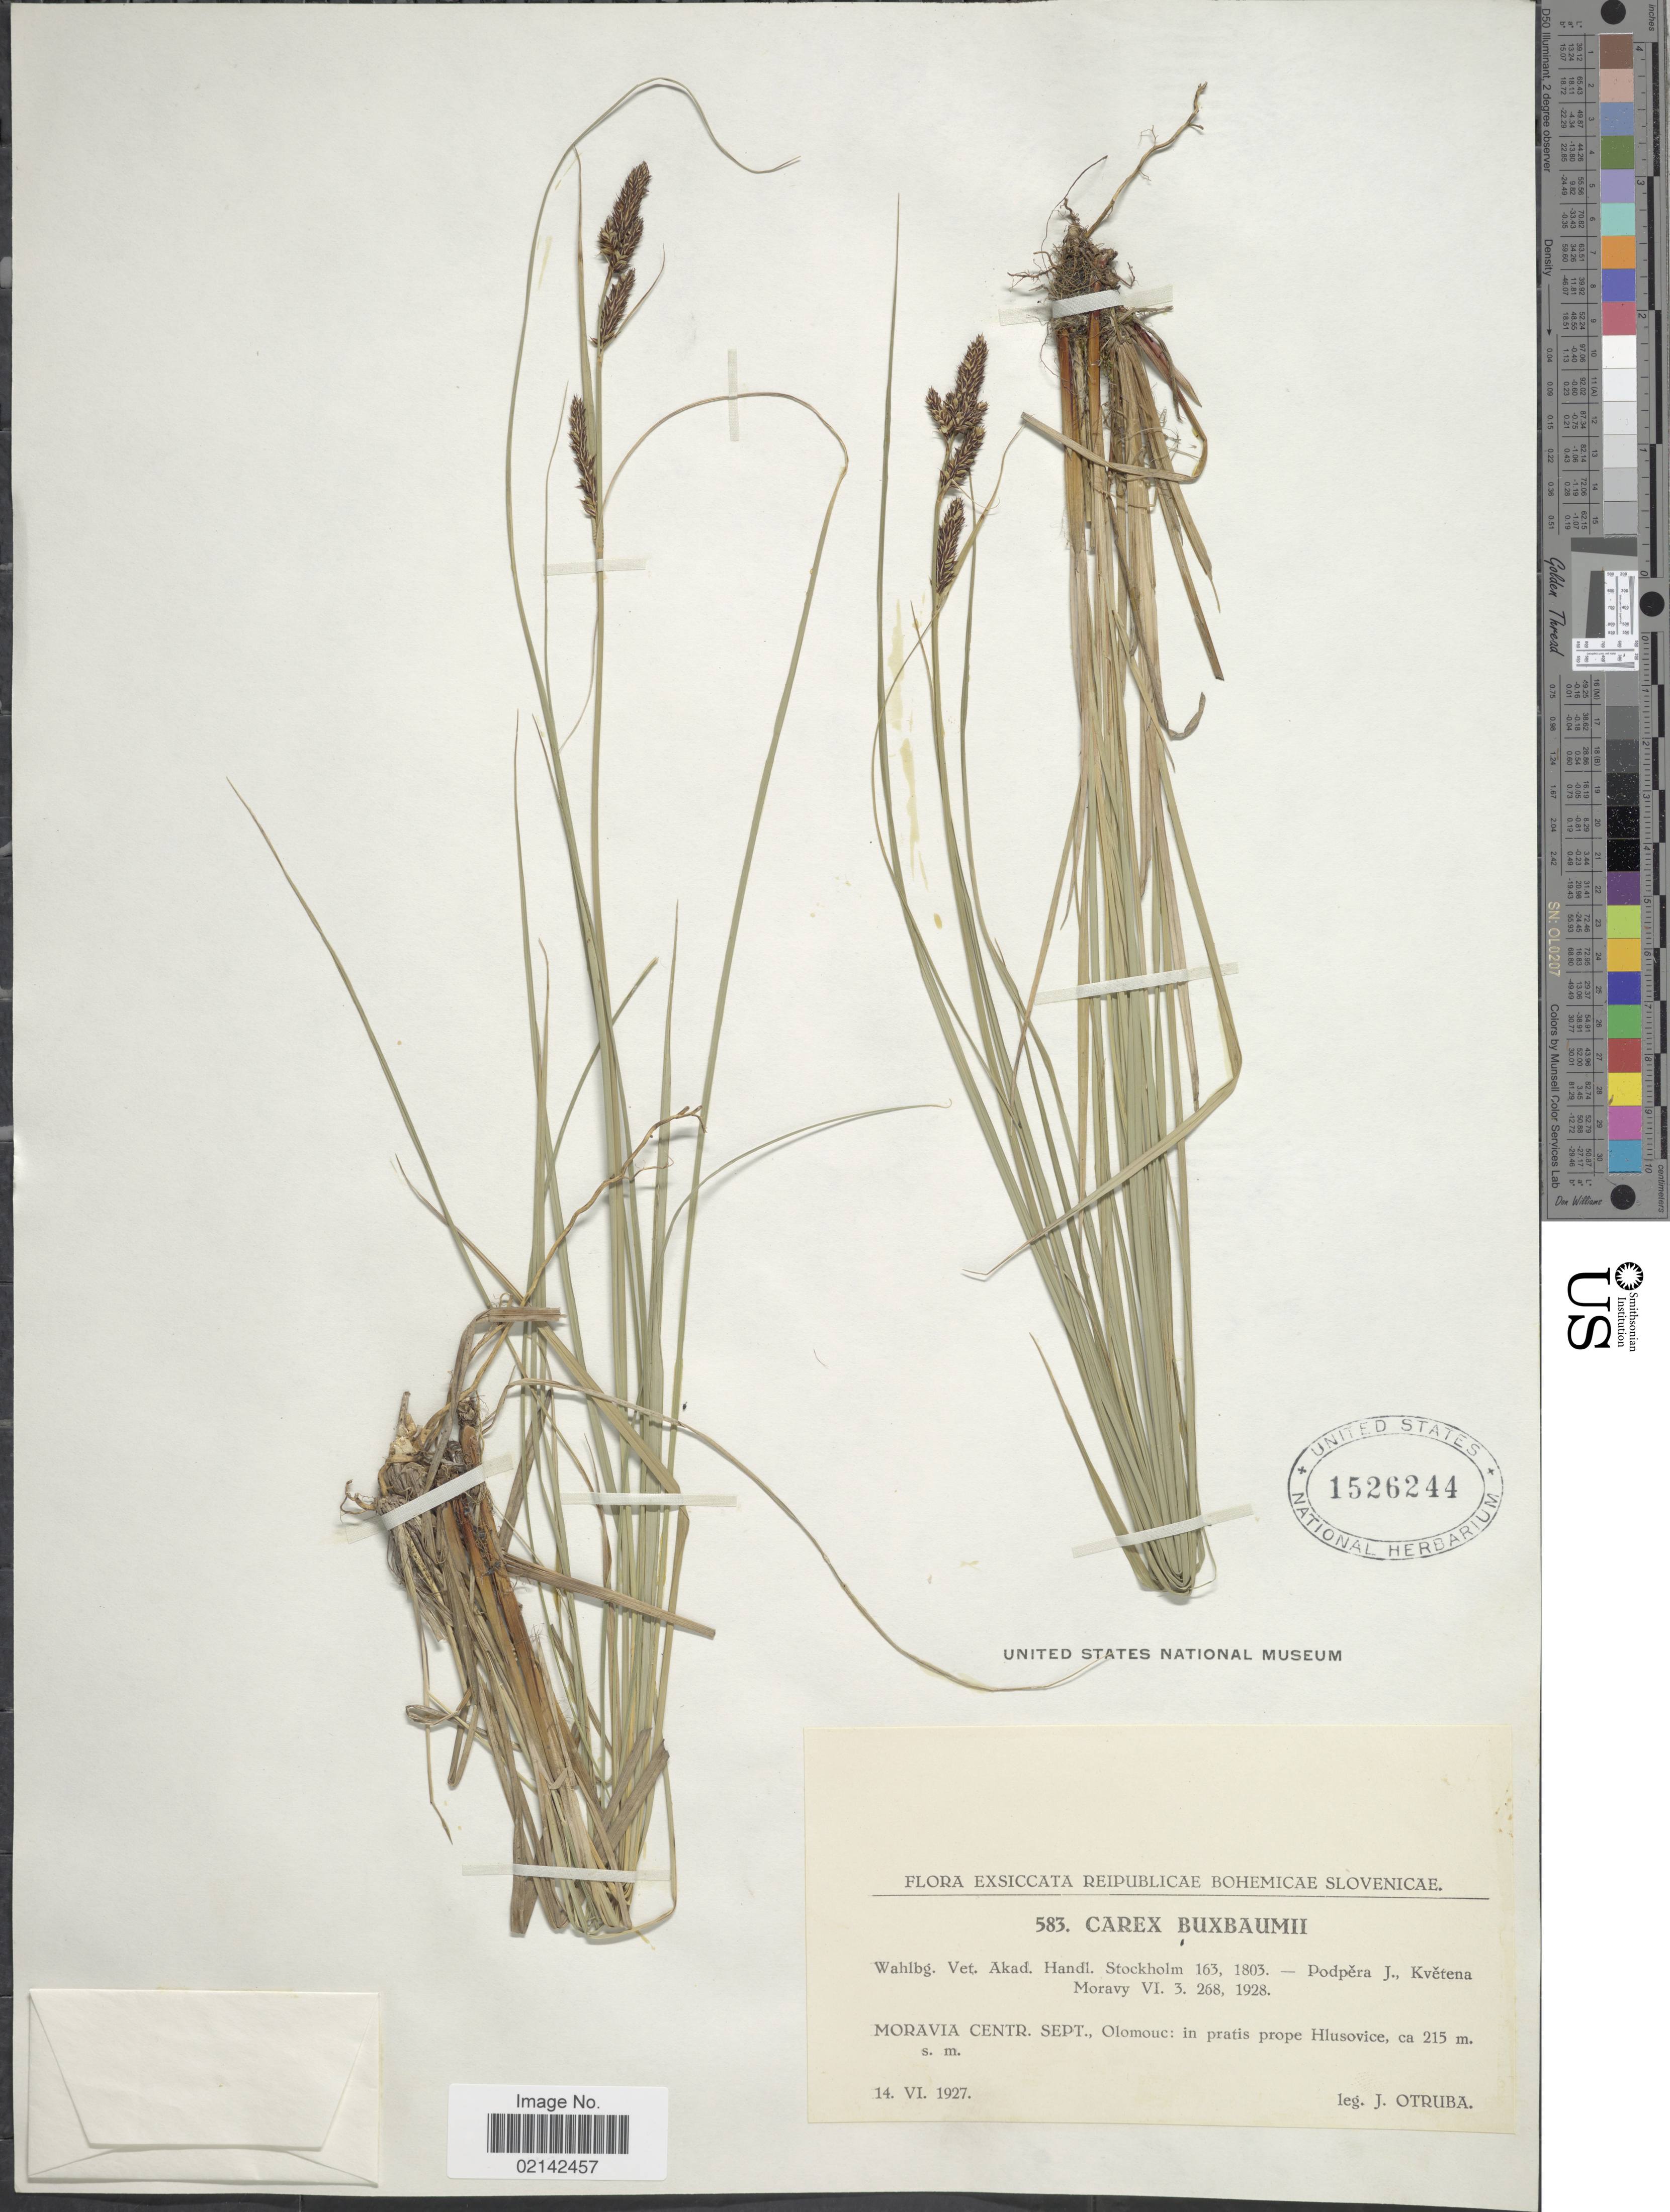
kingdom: Plantae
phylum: Tracheophyta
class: Liliopsida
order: Poales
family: Cyperaceae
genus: Carex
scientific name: Carex buxbaumii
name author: Wahlenb.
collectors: J. Otruba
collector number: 583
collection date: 1927-06-14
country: Czechia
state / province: Olomouc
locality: Reipublicae Bohemicae Slovenicae, Moravia Centr. Sept. Olomouc: in pratis prope Hlusovice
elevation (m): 215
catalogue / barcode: US 1526244